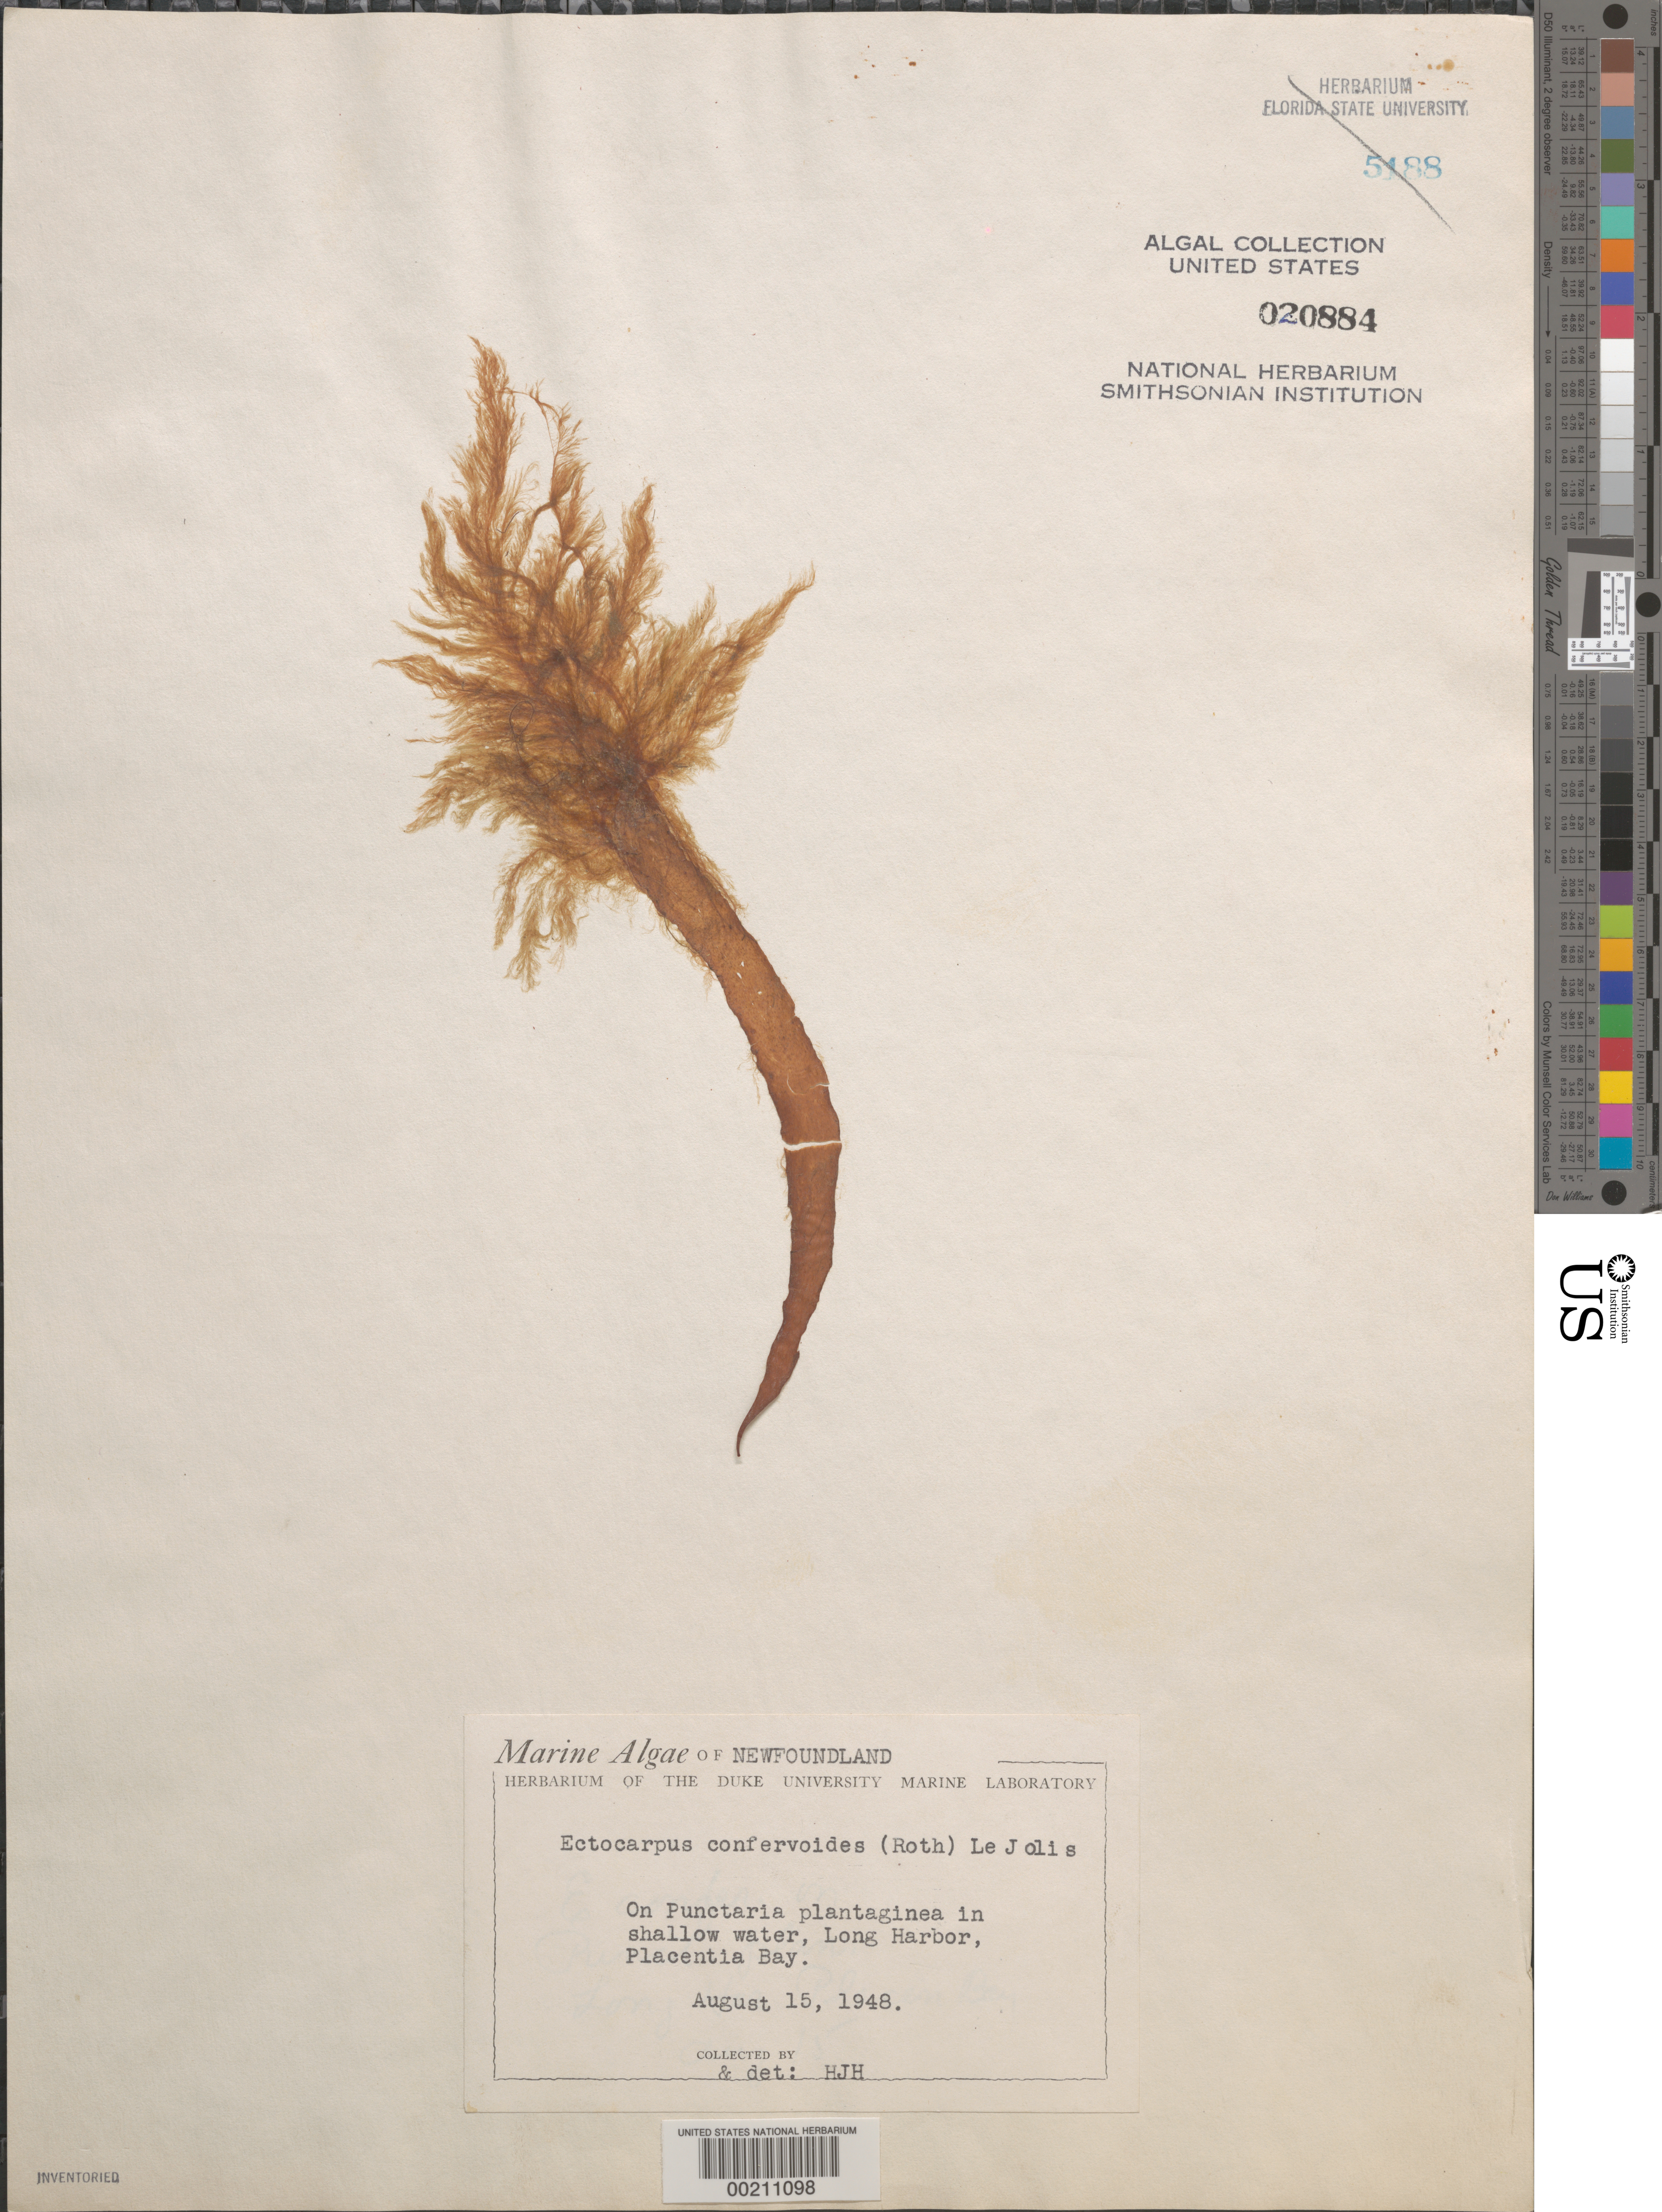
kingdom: Chromista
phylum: Ochrophyta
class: Phaeophyceae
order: Ectocarpales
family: Ectocarpaceae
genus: Ectocarpus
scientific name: Ectocarpus siliculosus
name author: (Dillwyn) Lyngbye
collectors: H. J. Humm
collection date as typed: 15 Aug 1948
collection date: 1948-08-15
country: Canada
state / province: Newfoundland and Labrador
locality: Long Harbor, Placentia Bay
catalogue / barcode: US 20884